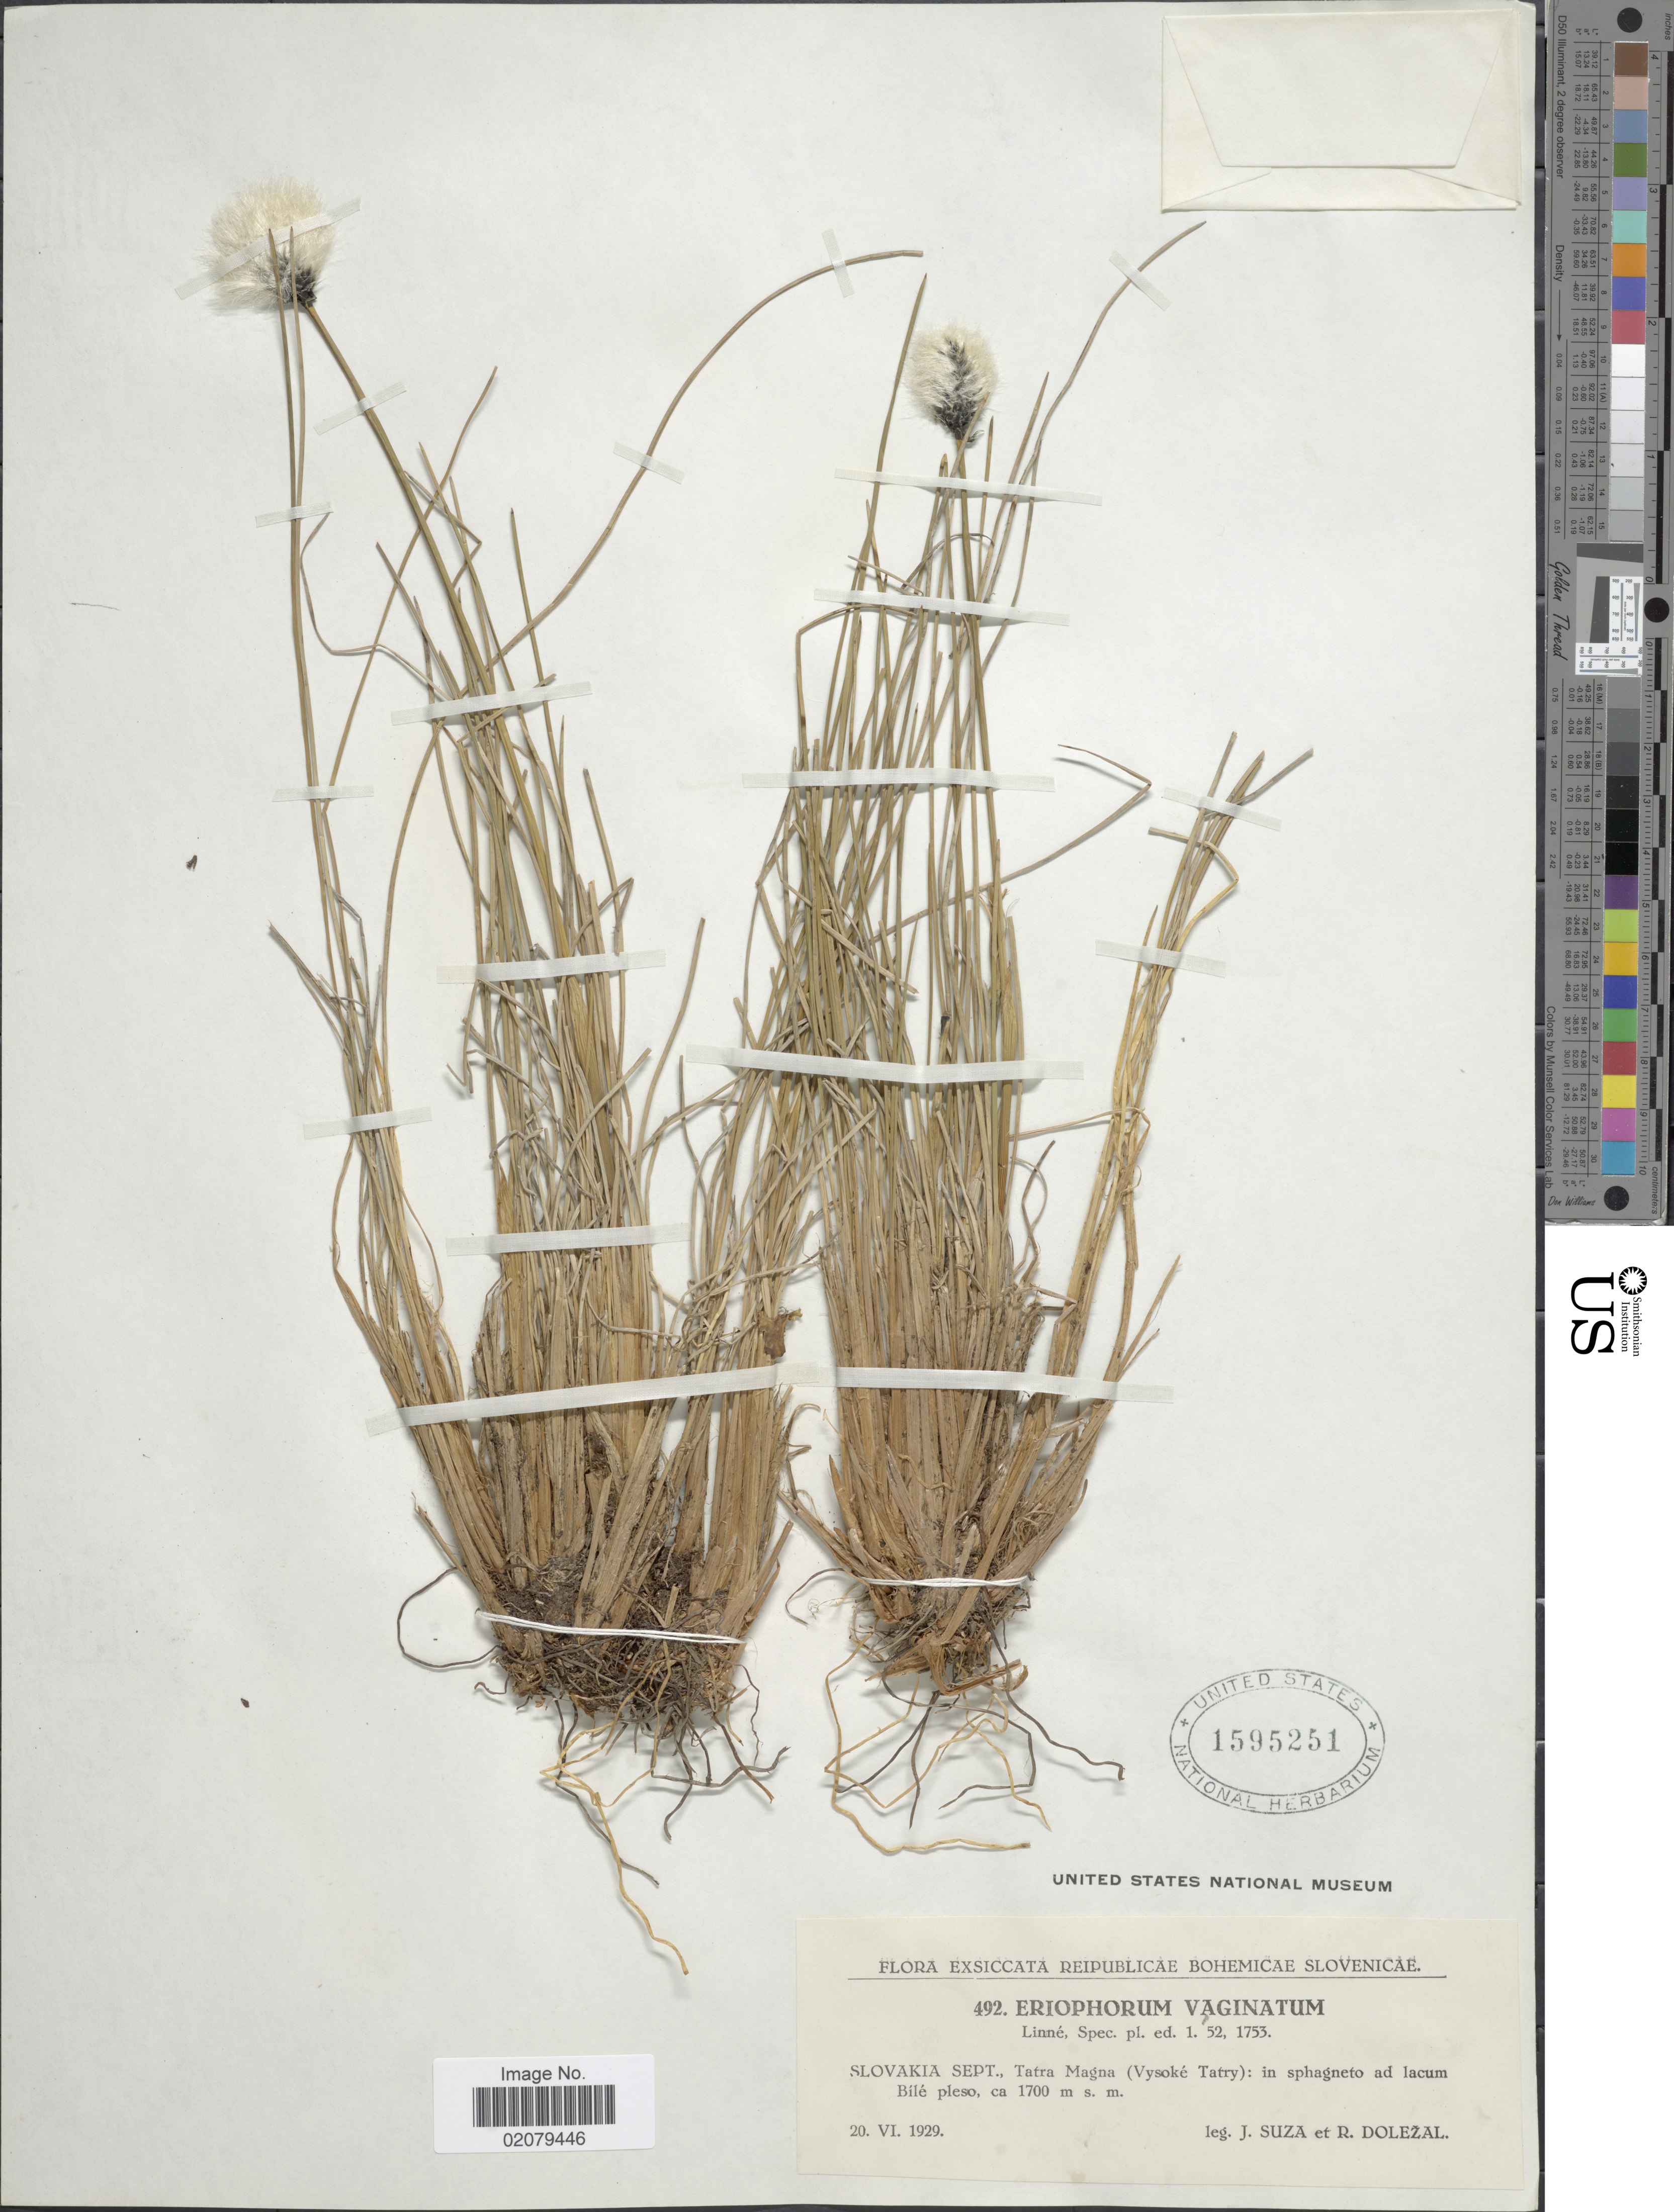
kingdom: Plantae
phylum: Tracheophyta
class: Liliopsida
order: Poales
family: Cyperaceae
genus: Eriophorum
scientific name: Eriophorum vaginatum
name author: L.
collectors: J. Suza & R. Dolezal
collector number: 492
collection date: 1929-06-20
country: Slovakia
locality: Slovakia Sept. Tatra Magna (Vysoke Tatry): in sphagneto ad lacum Bile pleso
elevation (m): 1700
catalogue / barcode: US 1595251